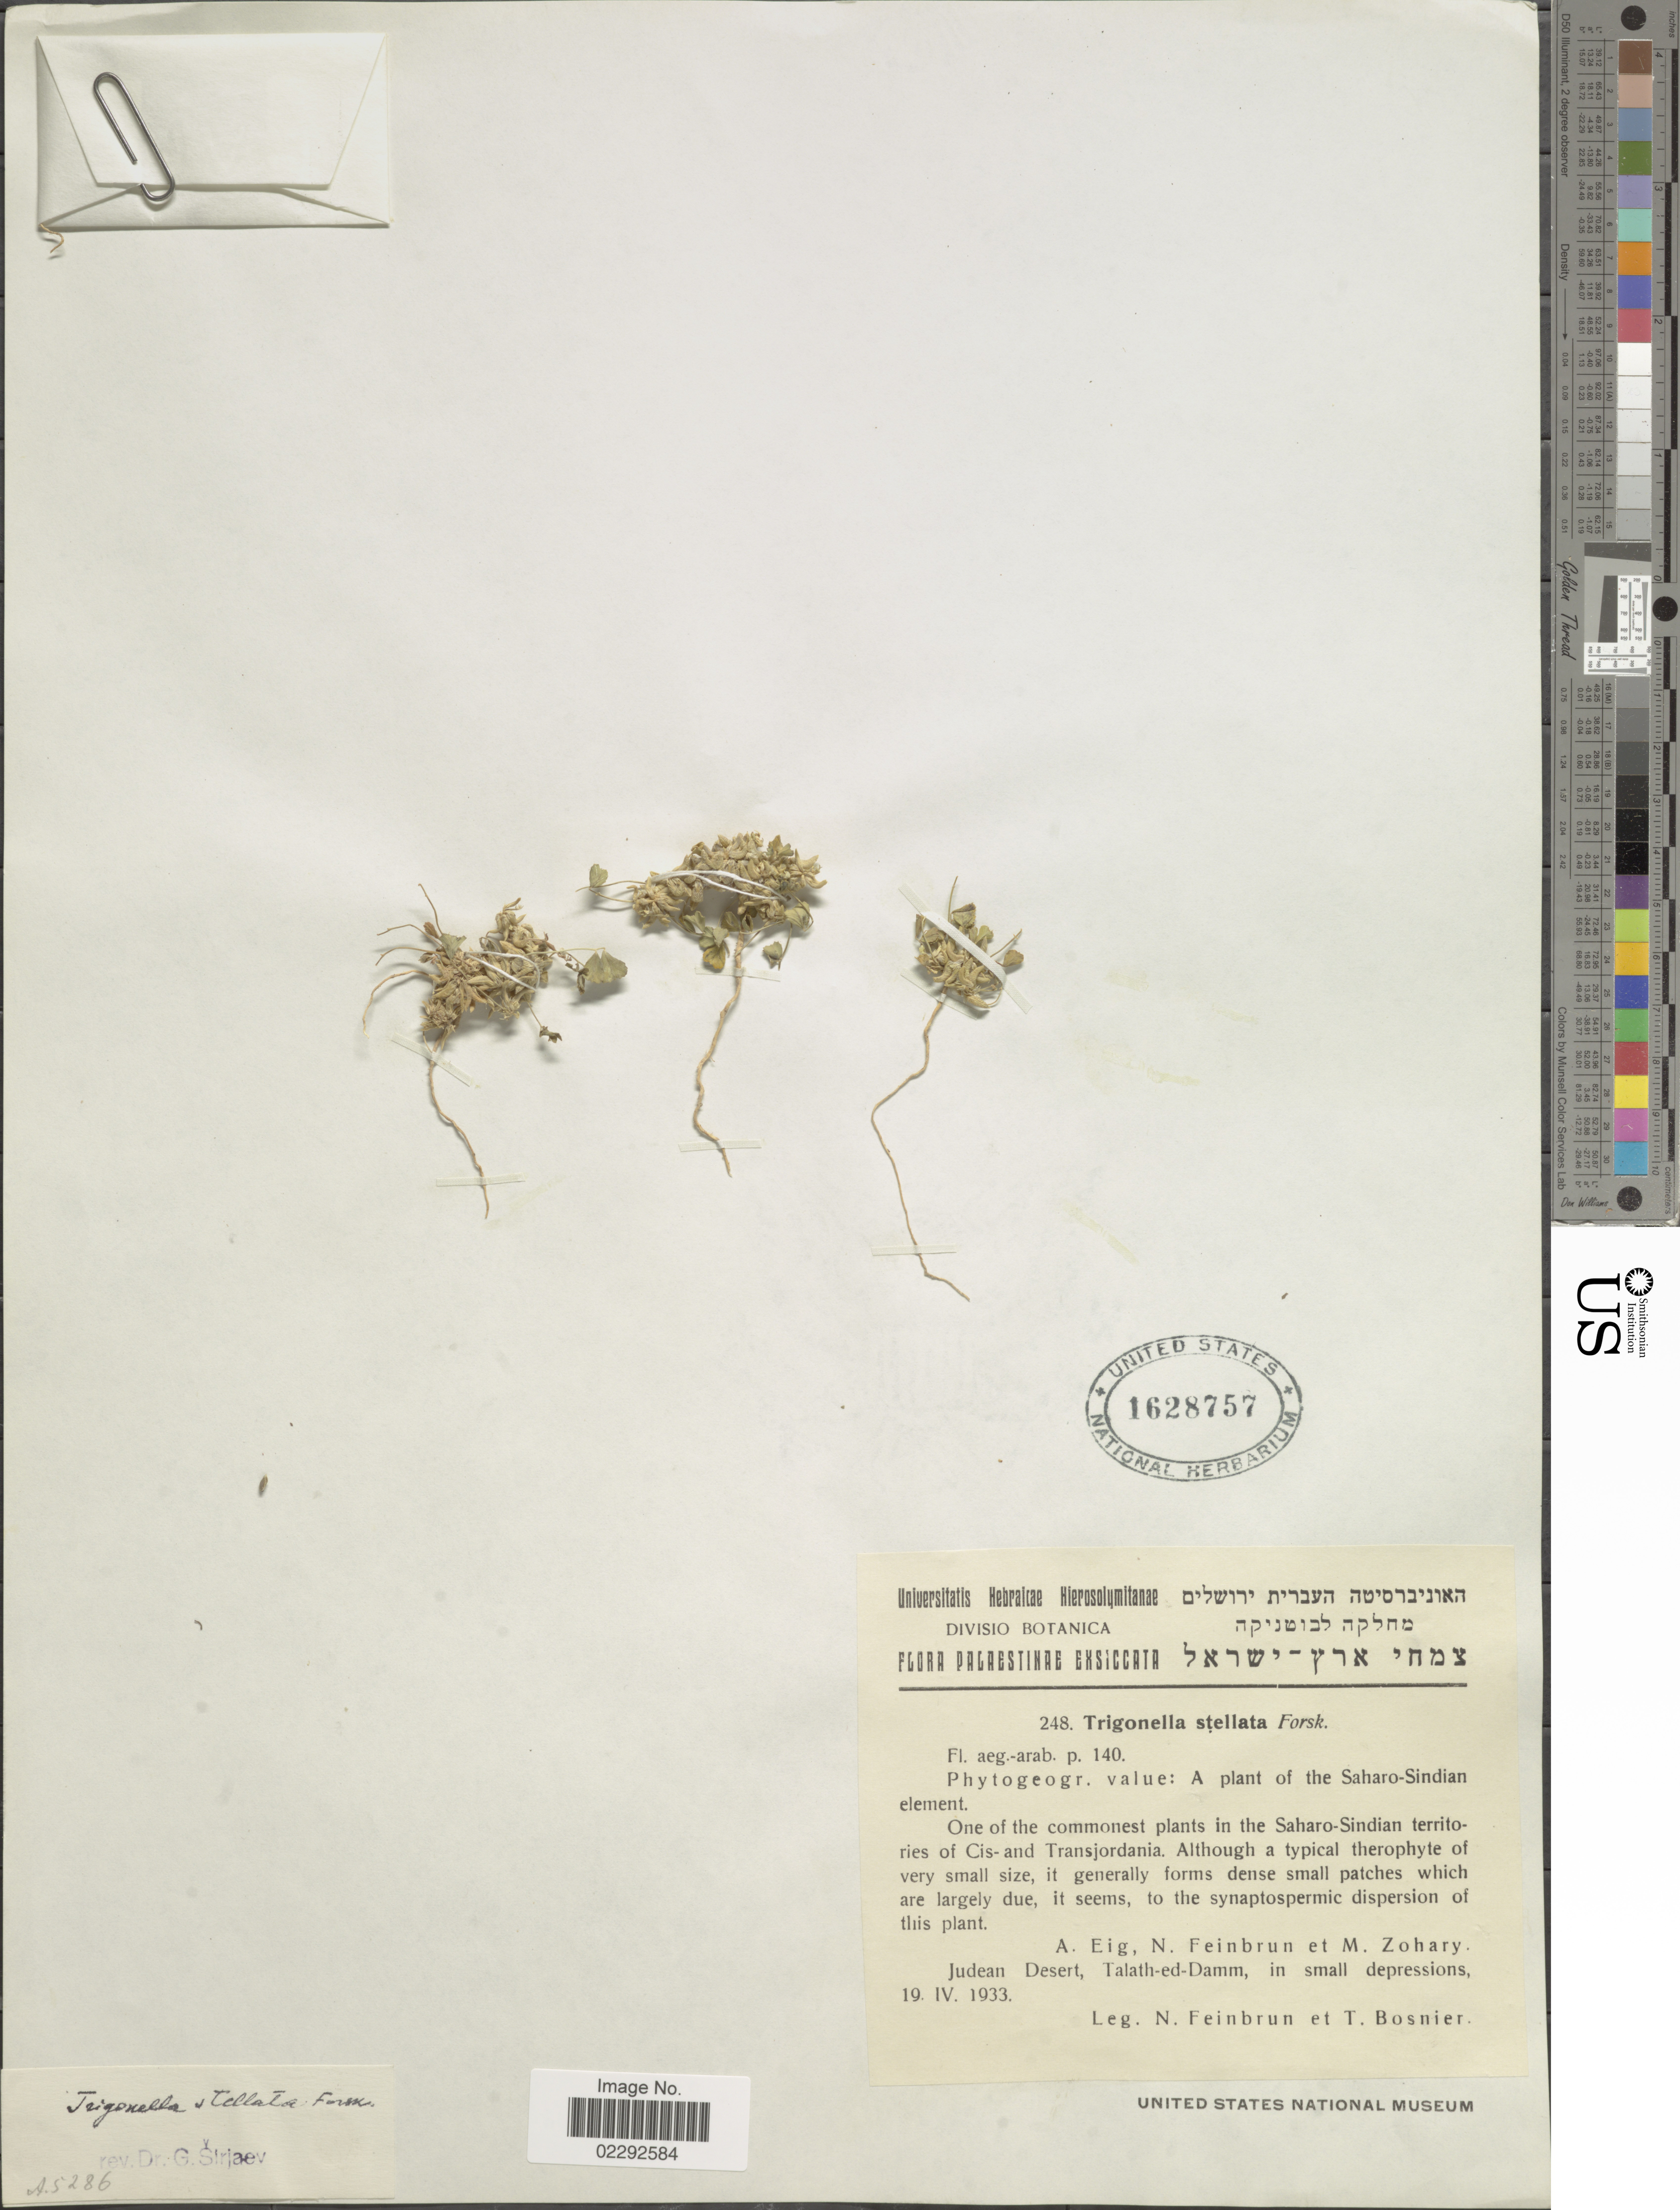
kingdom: Plantae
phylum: Tracheophyta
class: Magnoliopsida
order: Fabales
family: Fabaceae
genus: Trigonella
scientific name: Trigonella stellata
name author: Forssk.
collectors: N. Feinbrun & T. Bosnier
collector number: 248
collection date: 1933-04-19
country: Israel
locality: Palaestinae. Judean Desert, Talath-ed-Damm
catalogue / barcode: US 1628757